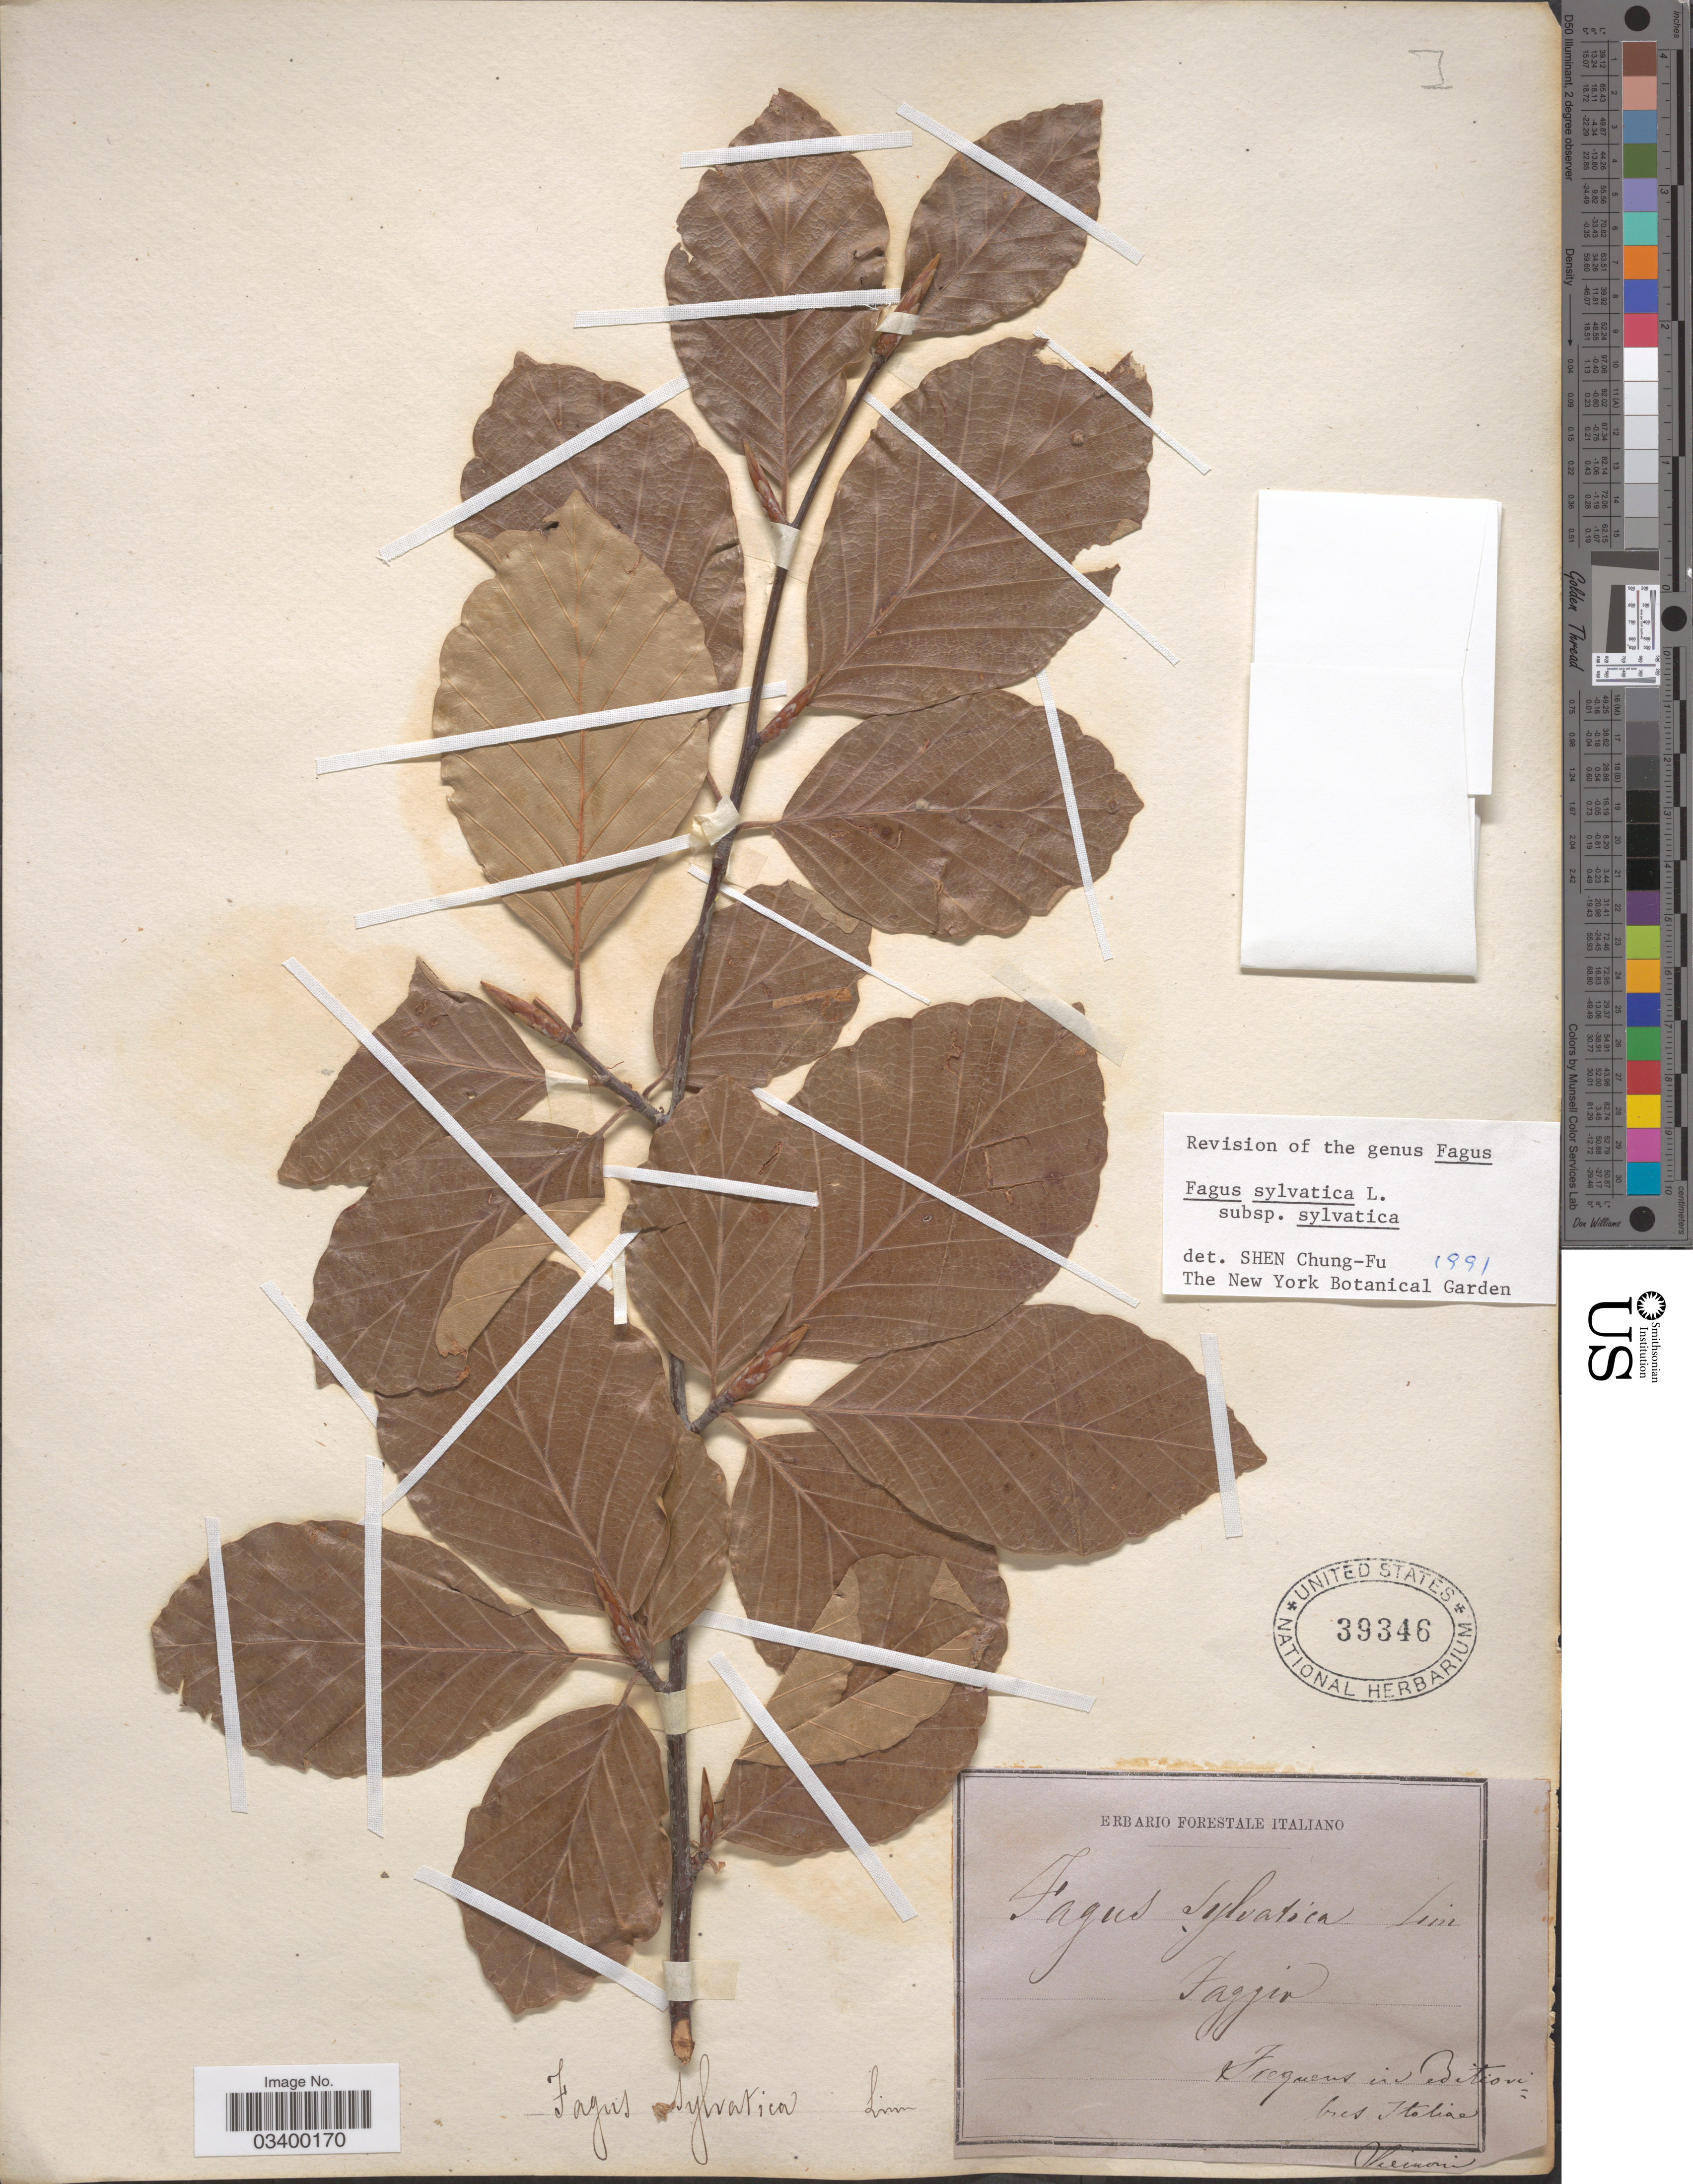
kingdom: Plantae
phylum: Tracheophyta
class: Magnoliopsida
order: Fagales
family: Fagaceae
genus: Fagus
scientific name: Fagus sylvatica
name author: L.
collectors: Siemoni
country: Italy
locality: Faggio. Frequens in editiori bres Italia. [interpreted]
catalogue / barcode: US 39346